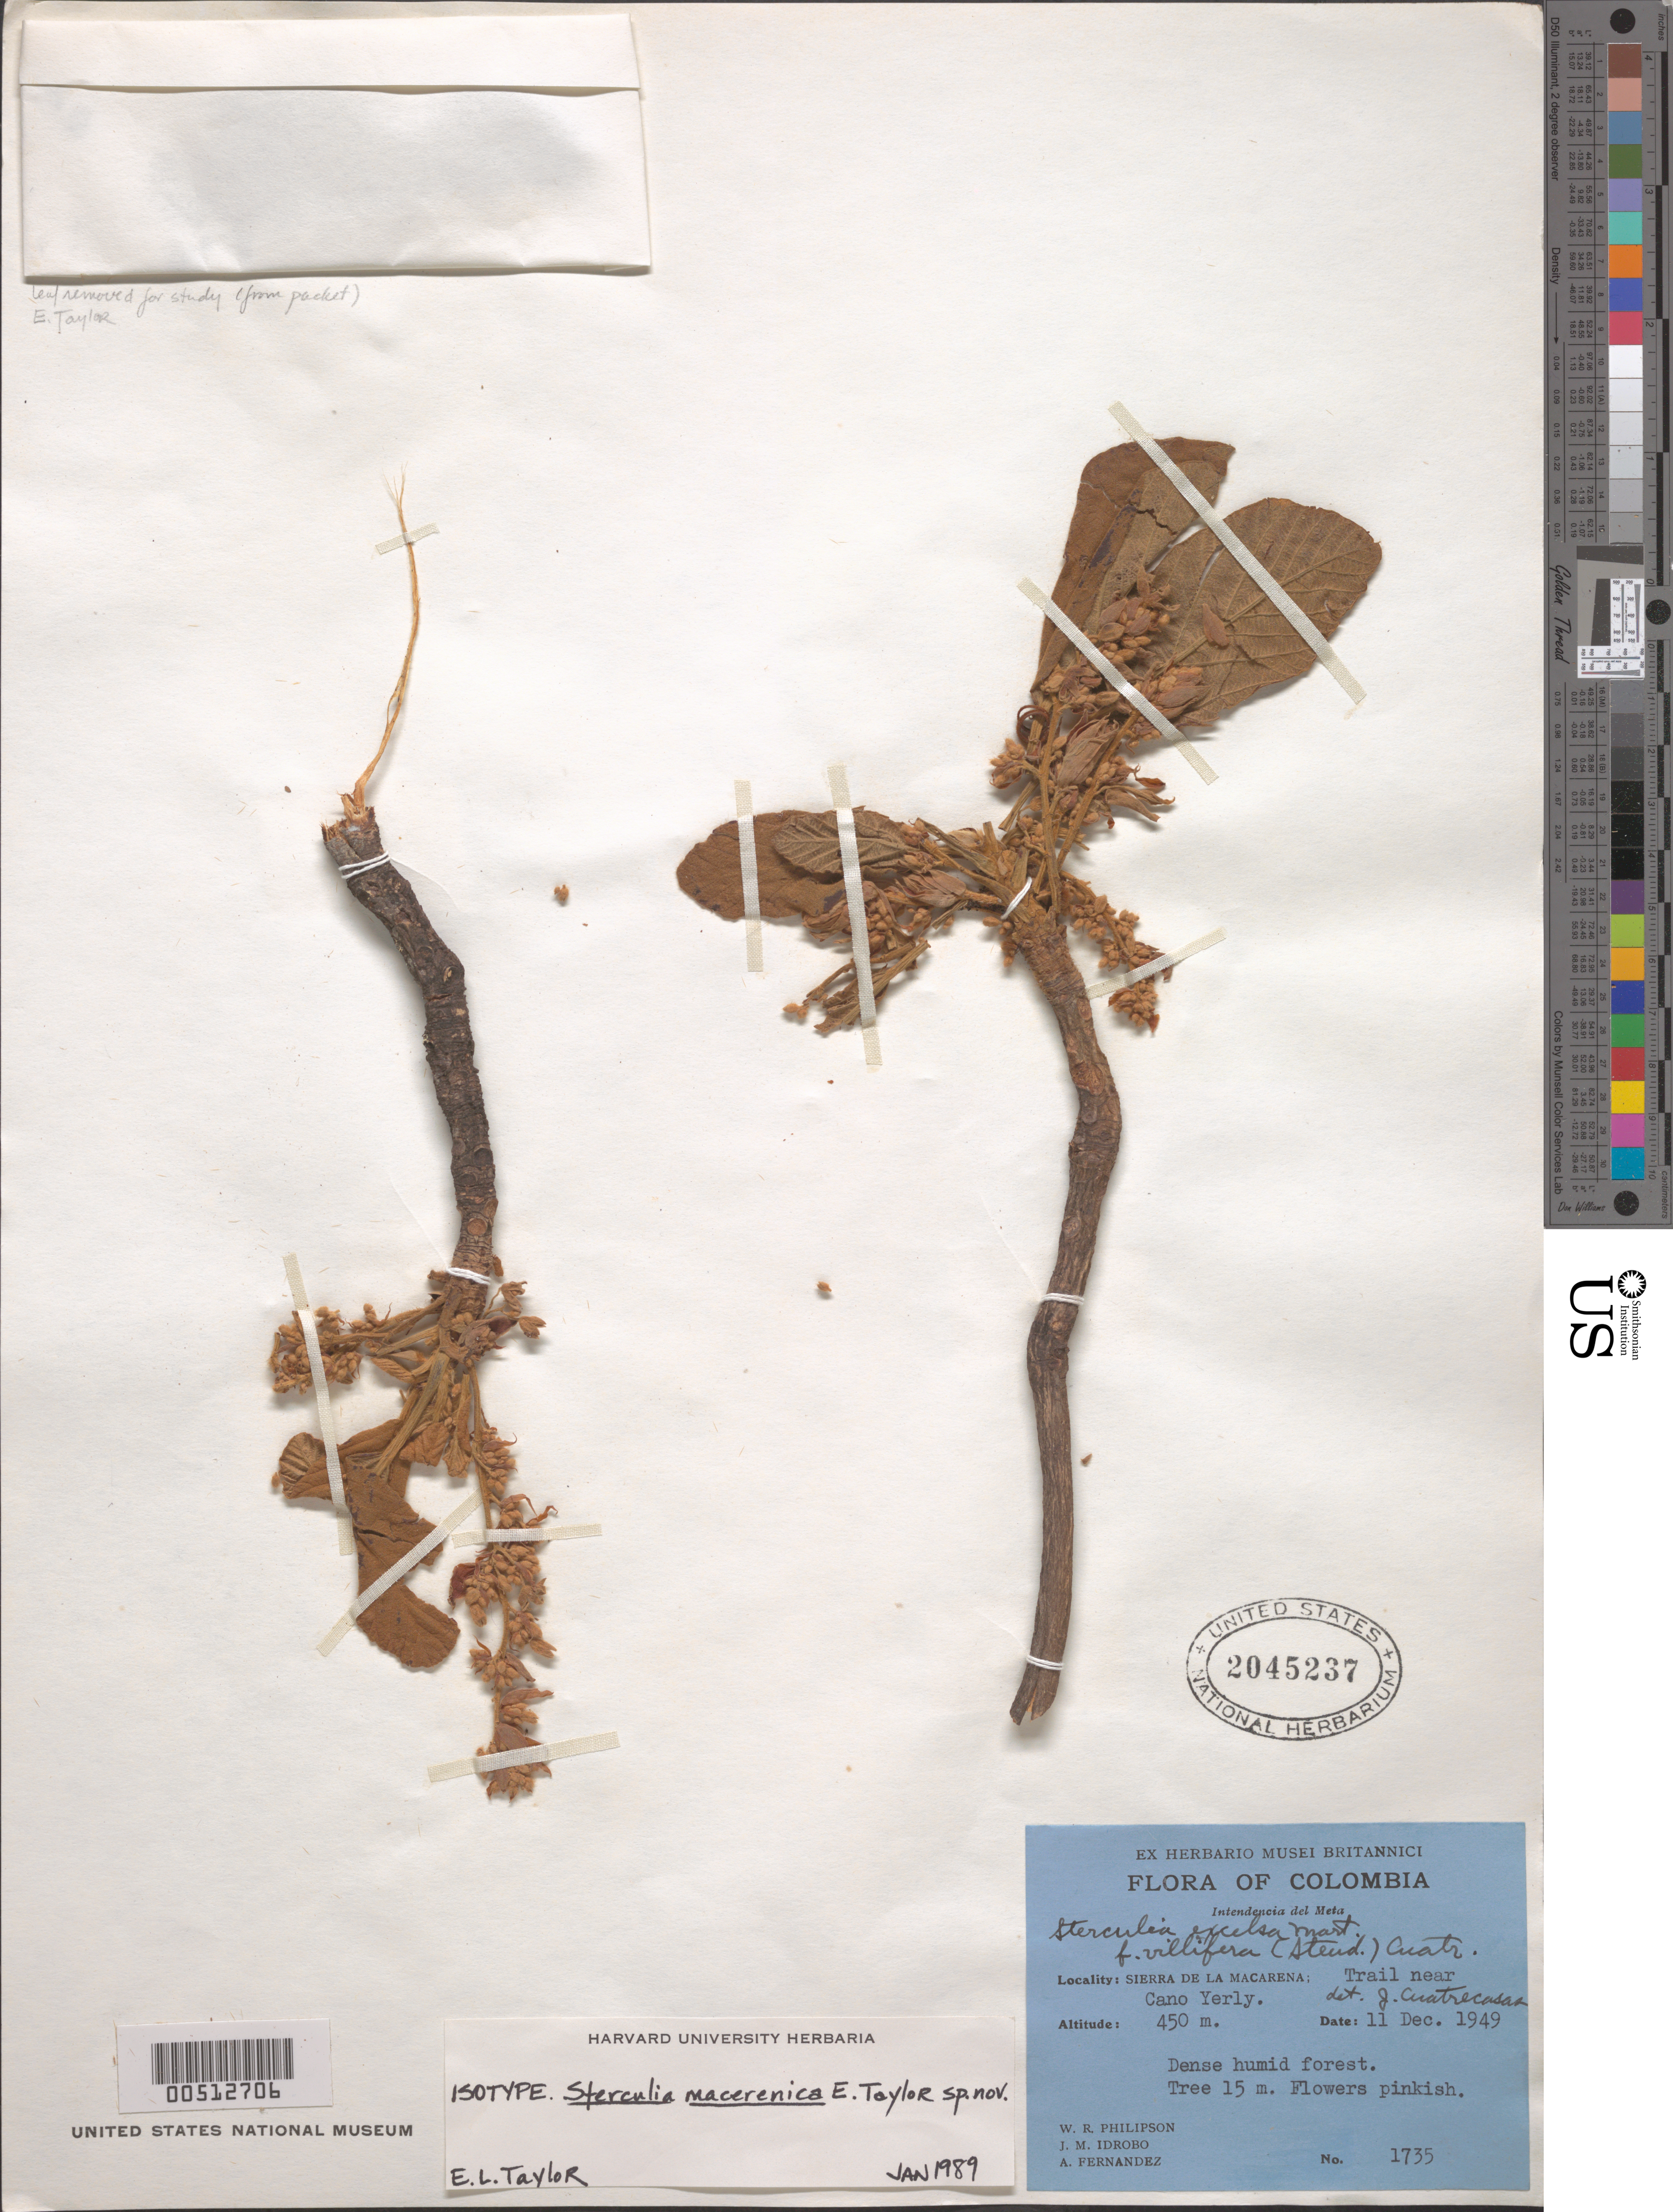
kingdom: Plantae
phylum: Tracheophyta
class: Magnoliopsida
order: Malvales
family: Malvaceae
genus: Sterculia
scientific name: Sterculia macerenica E.L. Taylor, ined.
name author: E.L. Taylor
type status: Voucher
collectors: W. R. Philipson, J. M. Idrobo & Á. Fernández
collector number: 1735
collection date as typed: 11 Dec 1949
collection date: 1949-12-11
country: Colombia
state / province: Meta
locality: Sierra de la Macarena, trail near Caño Yerli.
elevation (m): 450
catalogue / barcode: US 2045237